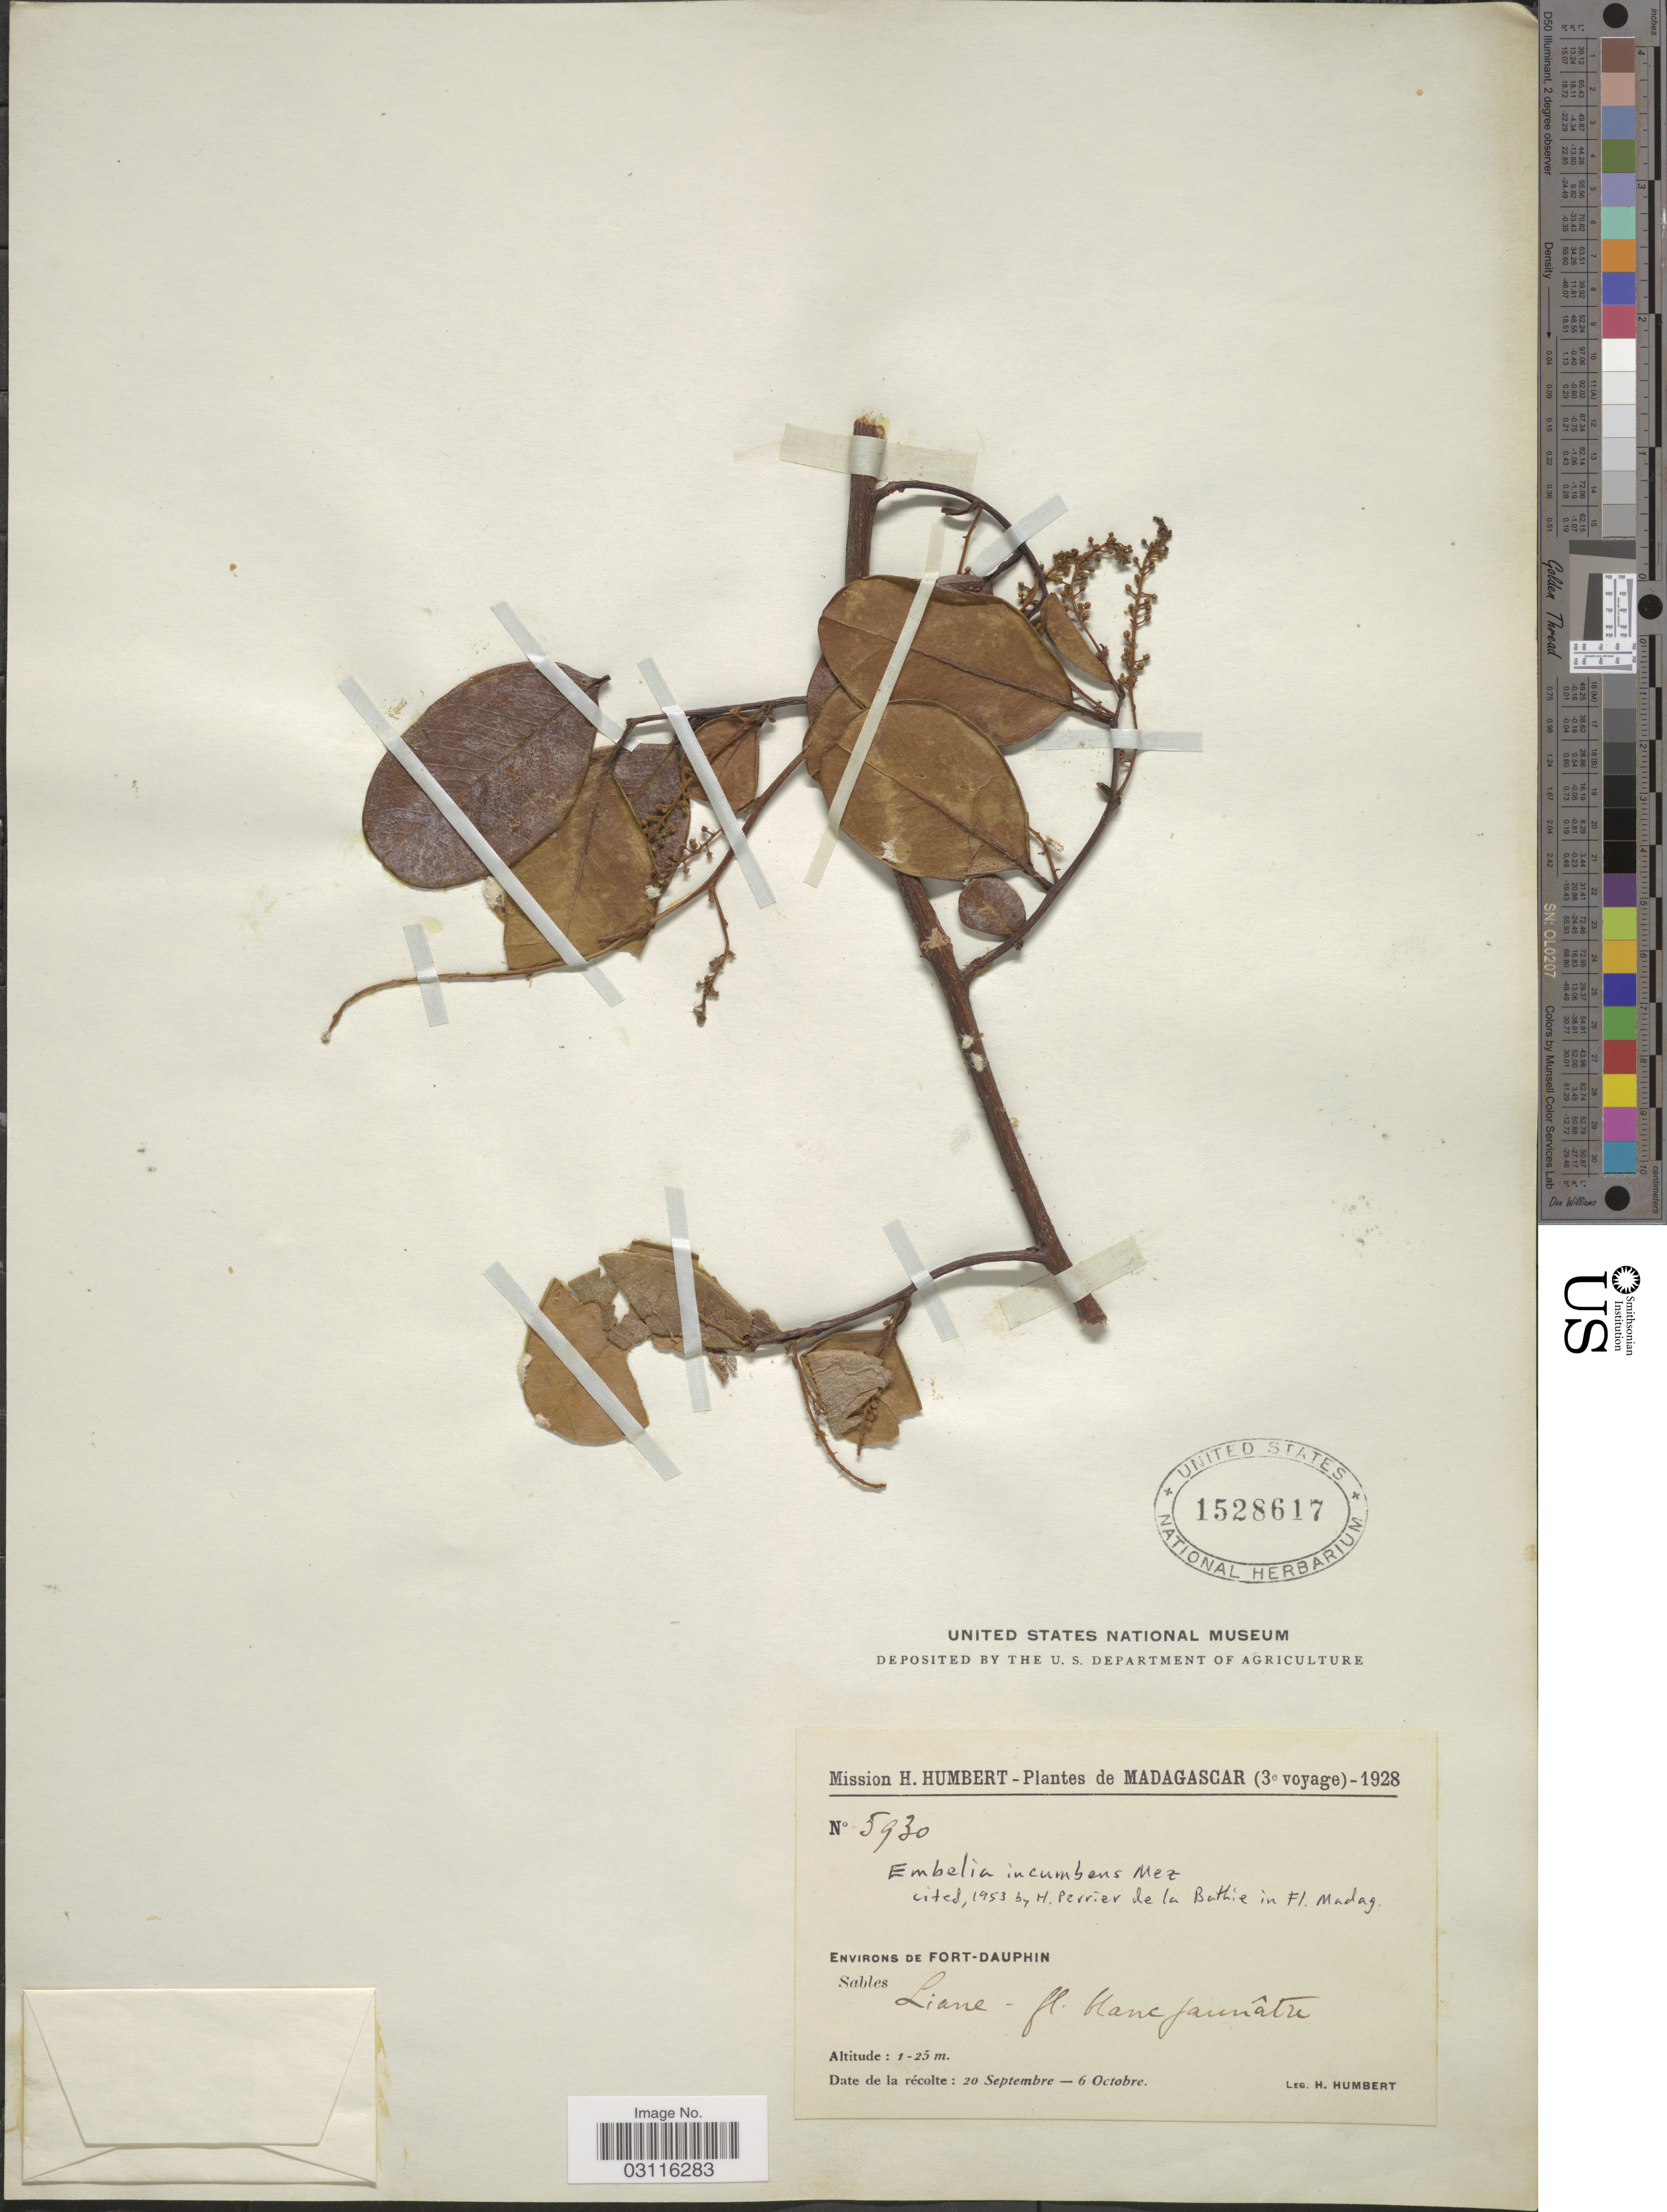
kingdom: Plantae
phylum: Tracheophyta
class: Magnoliopsida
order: Ericales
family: Primulaceae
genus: Embelia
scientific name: Embelia incumbens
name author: Mez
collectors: H. Humbert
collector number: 5930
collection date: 1928-09-20/1928-10-06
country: Madagascar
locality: Environs of Fort-Dauphin.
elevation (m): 1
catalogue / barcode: US 1528617